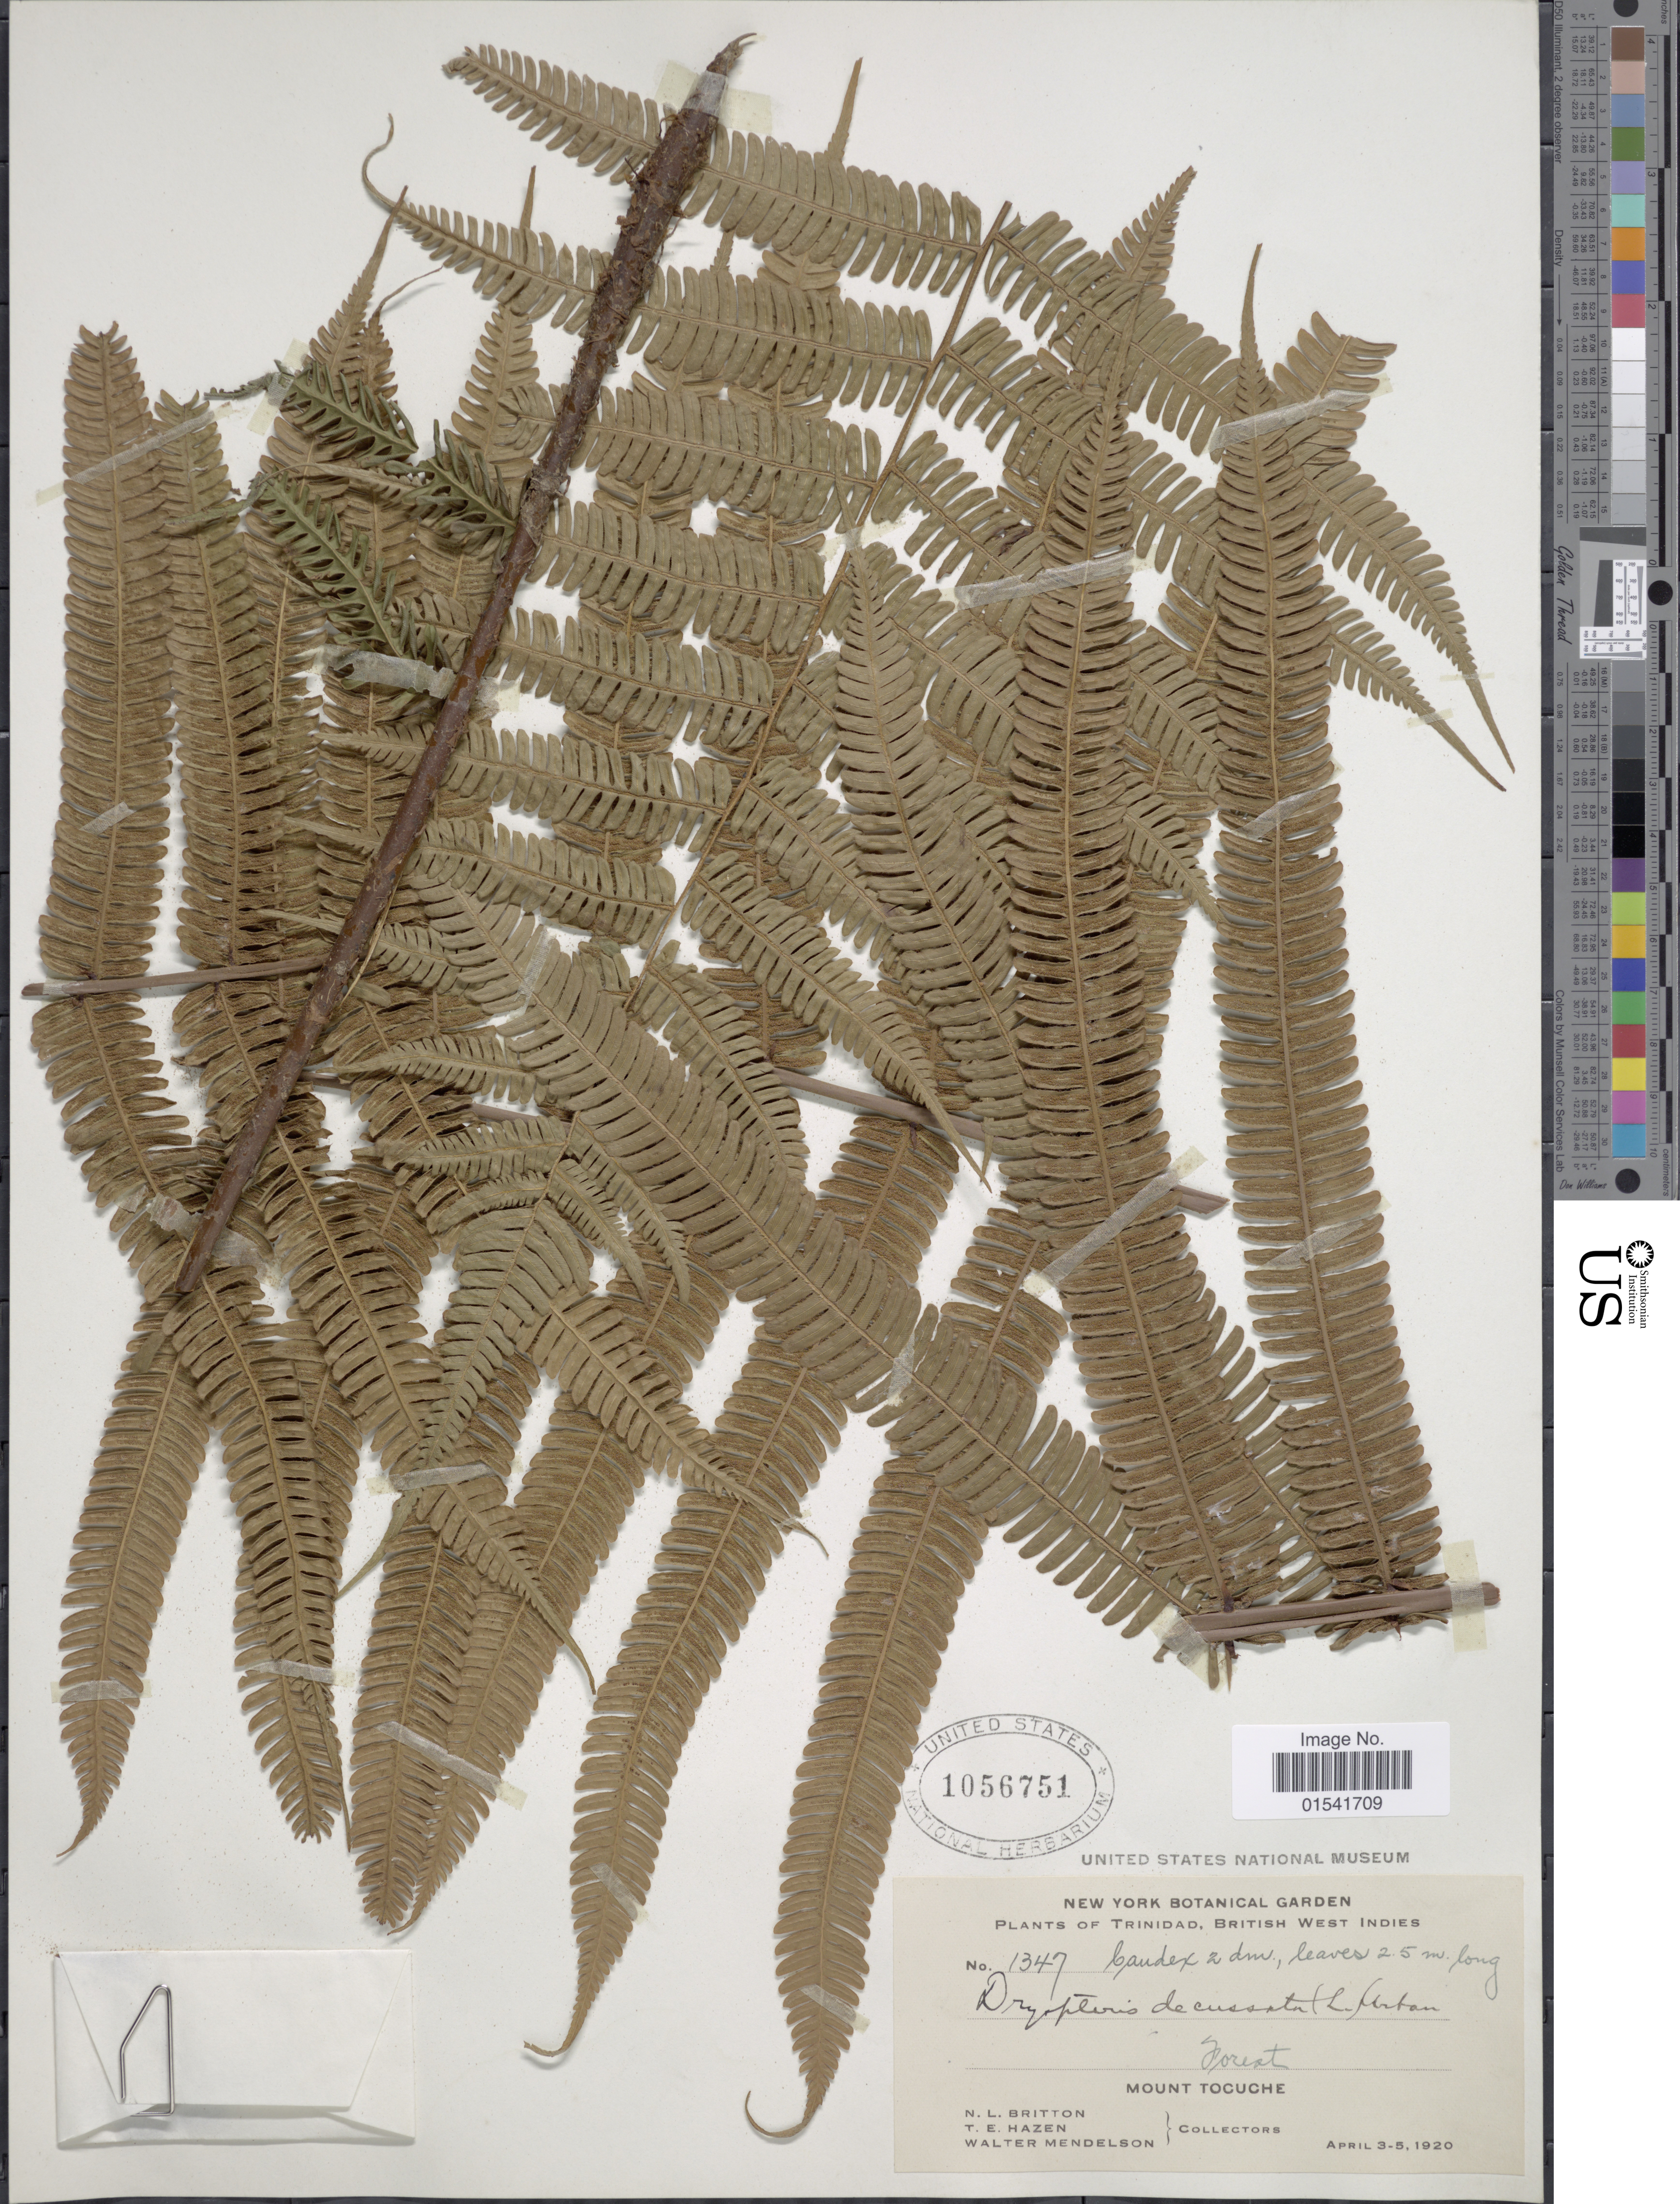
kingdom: Plantae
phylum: Tracheophyta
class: Polypodiopsida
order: Polypodiales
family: Thelypteridaceae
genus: Steiropteris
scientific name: Steiropteris decussata (L.) comb. nov., ined. 2015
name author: (L.)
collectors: N. Britton, T. E. Hazen & W. Mendelson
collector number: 1347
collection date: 1920-04-03/1920-04-05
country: Trinidad and Tobago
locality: Trinidad, British West Indies, Mount Tocuche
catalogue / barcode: US 1056751